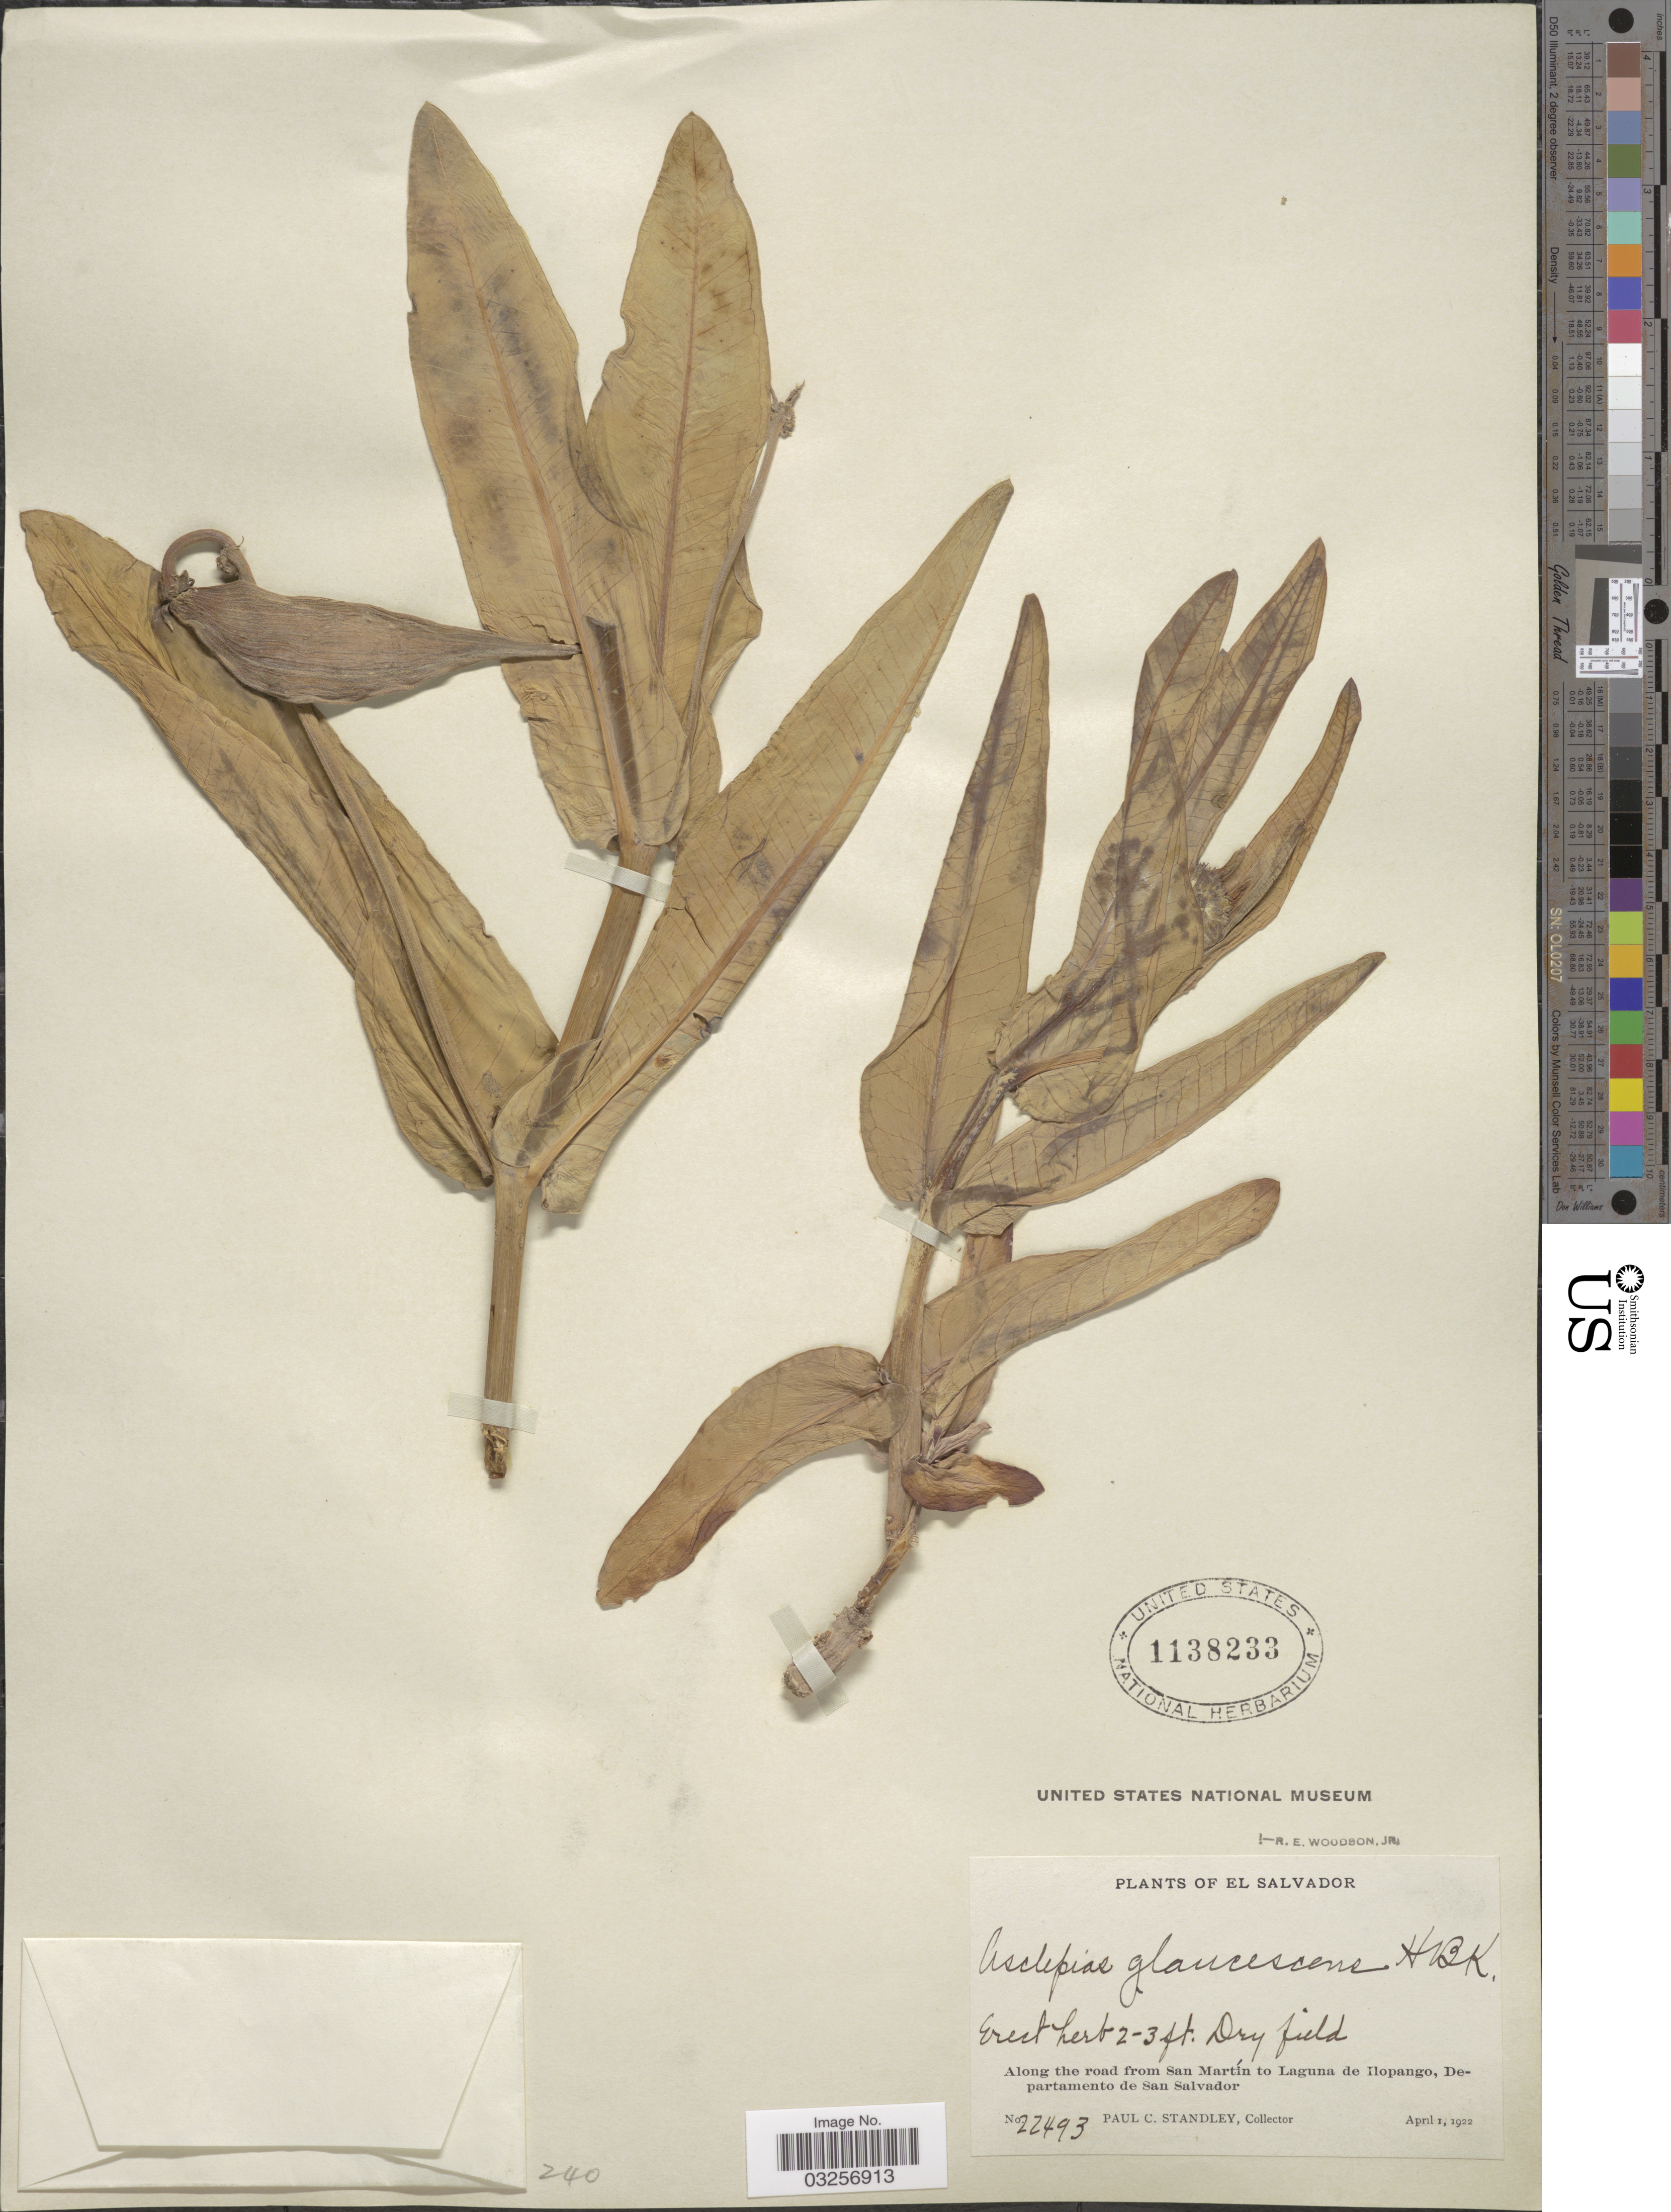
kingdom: Plantae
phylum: Tracheophyta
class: Magnoliopsida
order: Gentianales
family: Apocynaceae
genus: Asclepias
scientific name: Asclepias glaucescens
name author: Kunth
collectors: P. C. Standley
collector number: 22493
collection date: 1922-04-01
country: El Salvador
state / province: San Salvador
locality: Along the road from San Martín to Laguna de Ilopango, Departamento de San Salvador.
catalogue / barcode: US 1138233